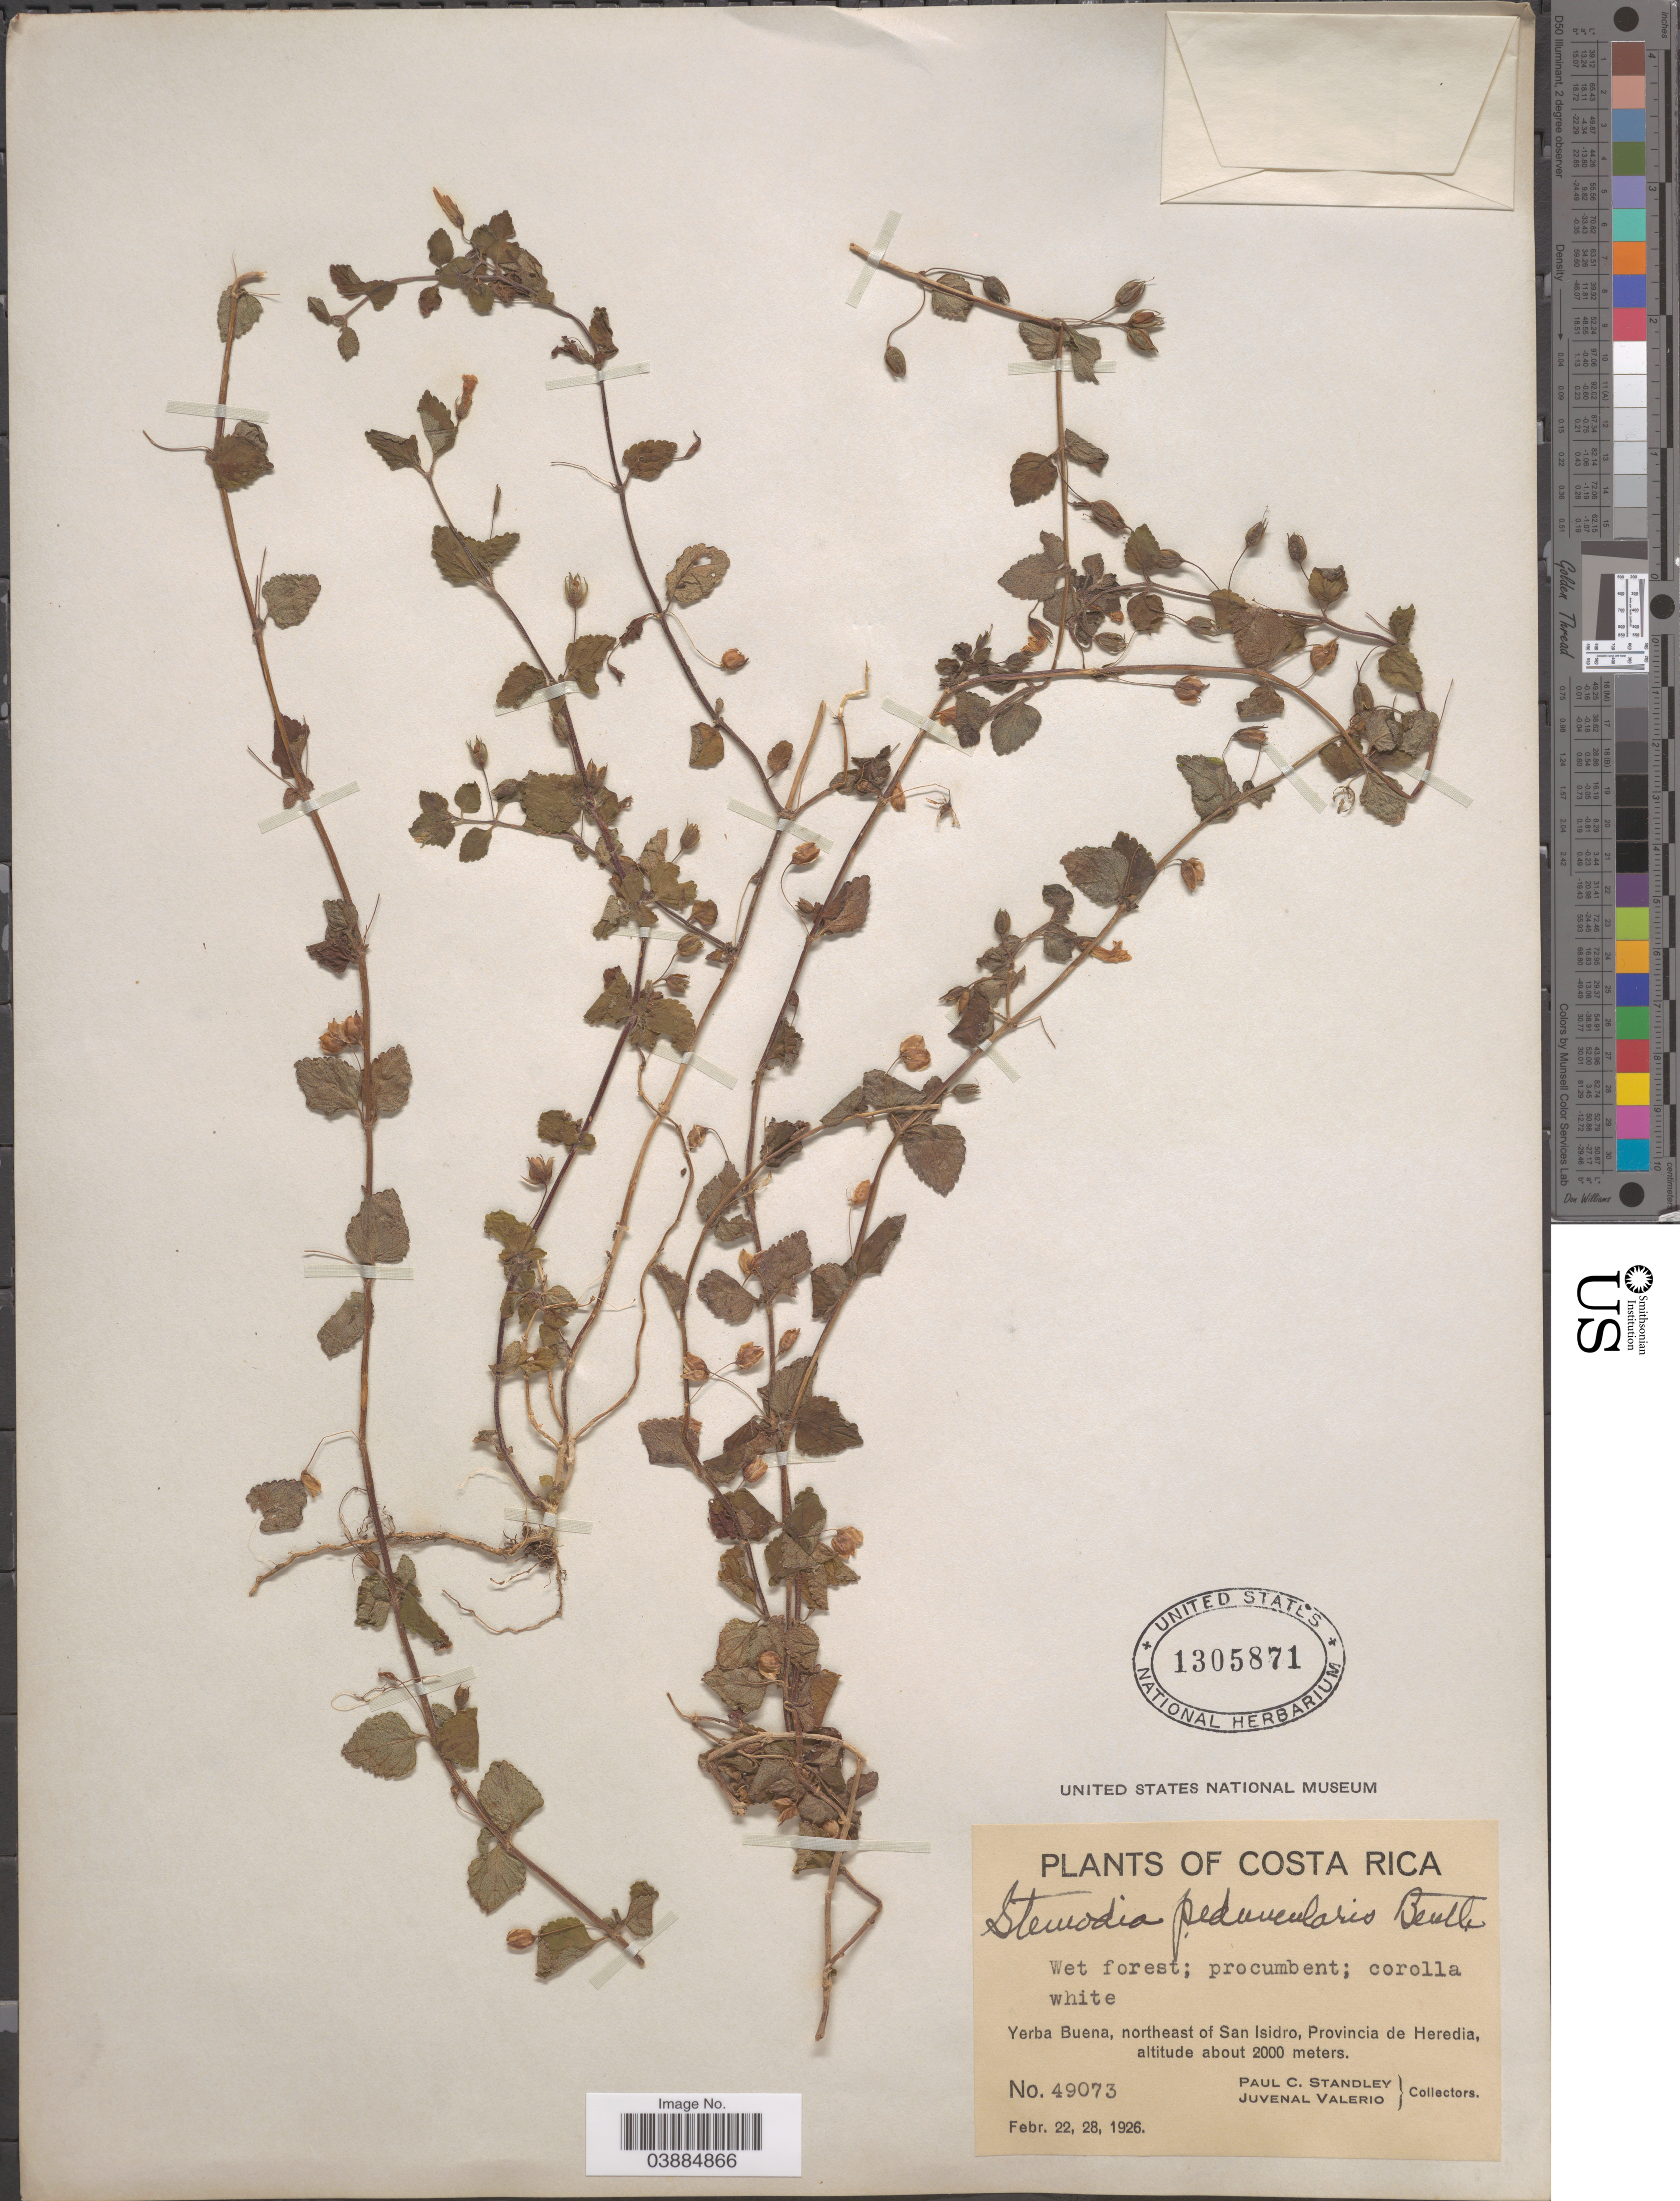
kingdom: Plantae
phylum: Tracheophyta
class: Magnoliopsida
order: Lamiales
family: Plantaginaceae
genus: Stemodia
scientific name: Stemodia peduncularis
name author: Benth.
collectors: P. C. Standley & J. Valerio R.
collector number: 49073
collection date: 1926-02-22/1926-02-28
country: Costa Rica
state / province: Heredia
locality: Yerba Buena, northeast of San Isidro.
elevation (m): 2000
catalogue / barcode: US 1305871